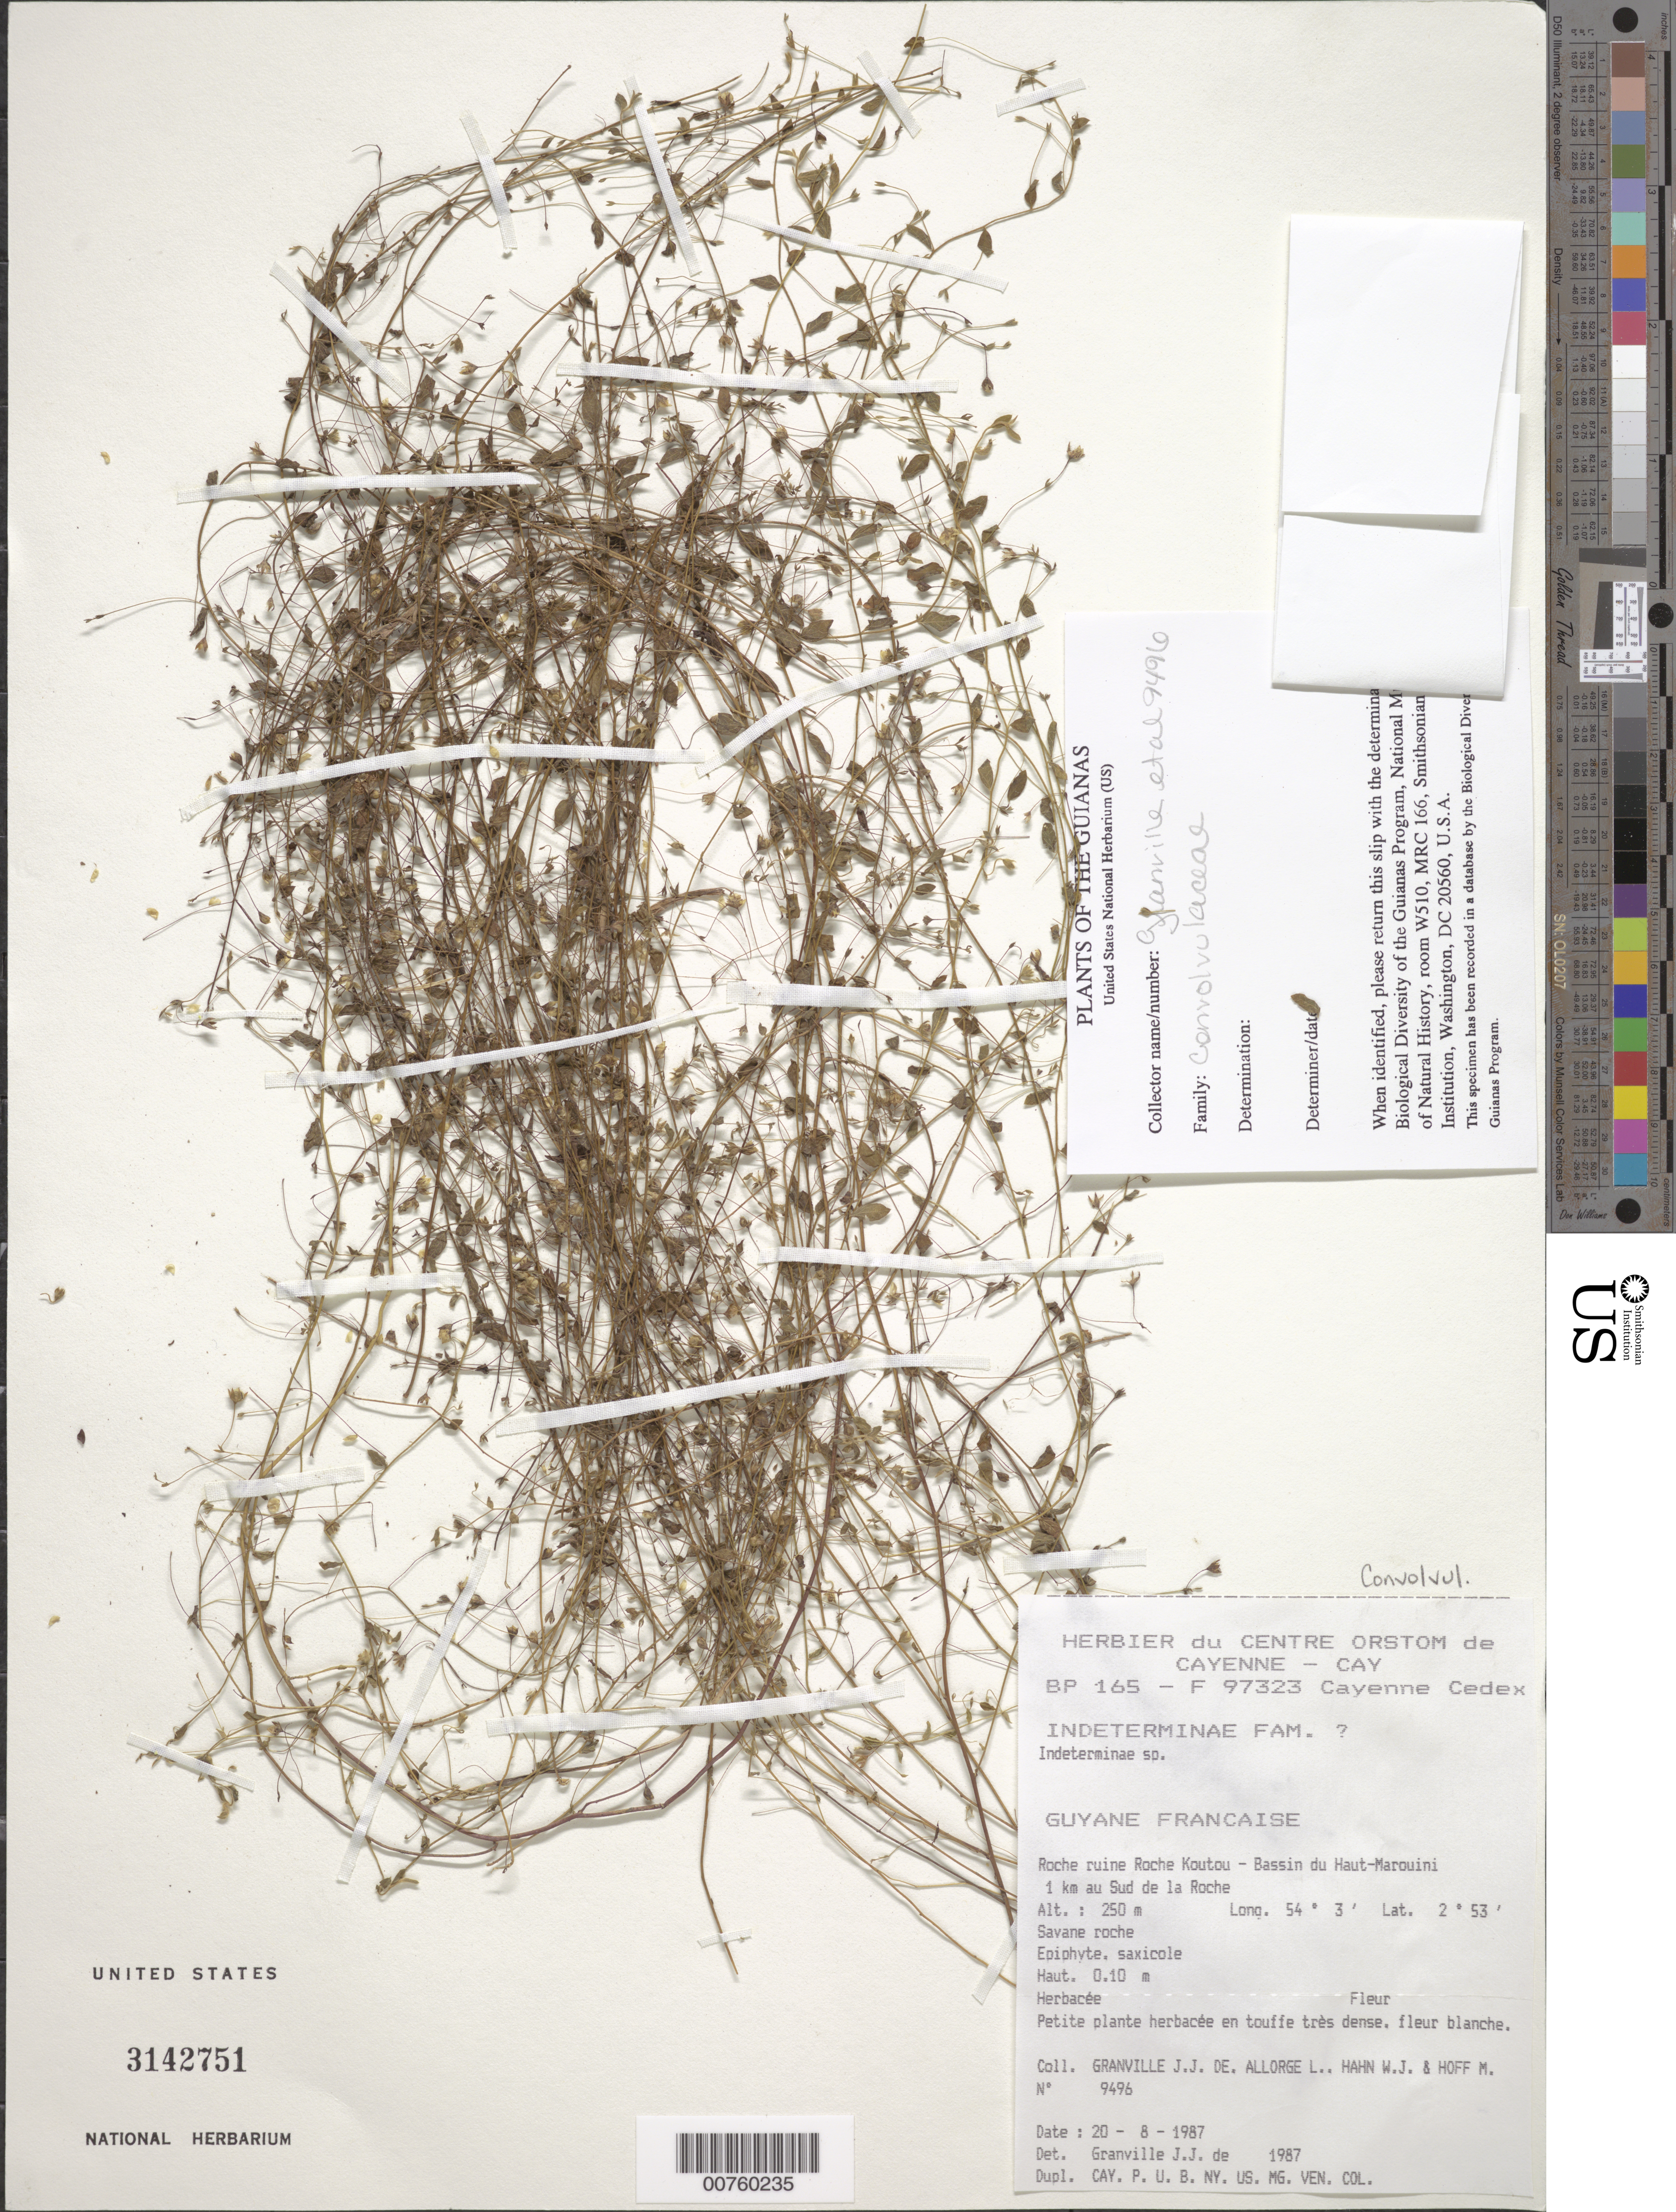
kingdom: Plantae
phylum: Tracheophyta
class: Magnoliopsida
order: Solanales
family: Convolvulaceae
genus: Evolvulus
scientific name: Evolvulus alsinoides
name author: (L.) L.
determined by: Staples, G. W.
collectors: J.-J. de Granville, L. Allorge, W. J. Hahn & M. Hoff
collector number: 9496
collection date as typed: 20-Aug-87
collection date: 1987-08-20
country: French Guiana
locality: Roche Koutou, Bassin du Haut-Marouini, 1 km au Sud de la Roche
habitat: Rocky savanna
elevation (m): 250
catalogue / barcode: US 3142751